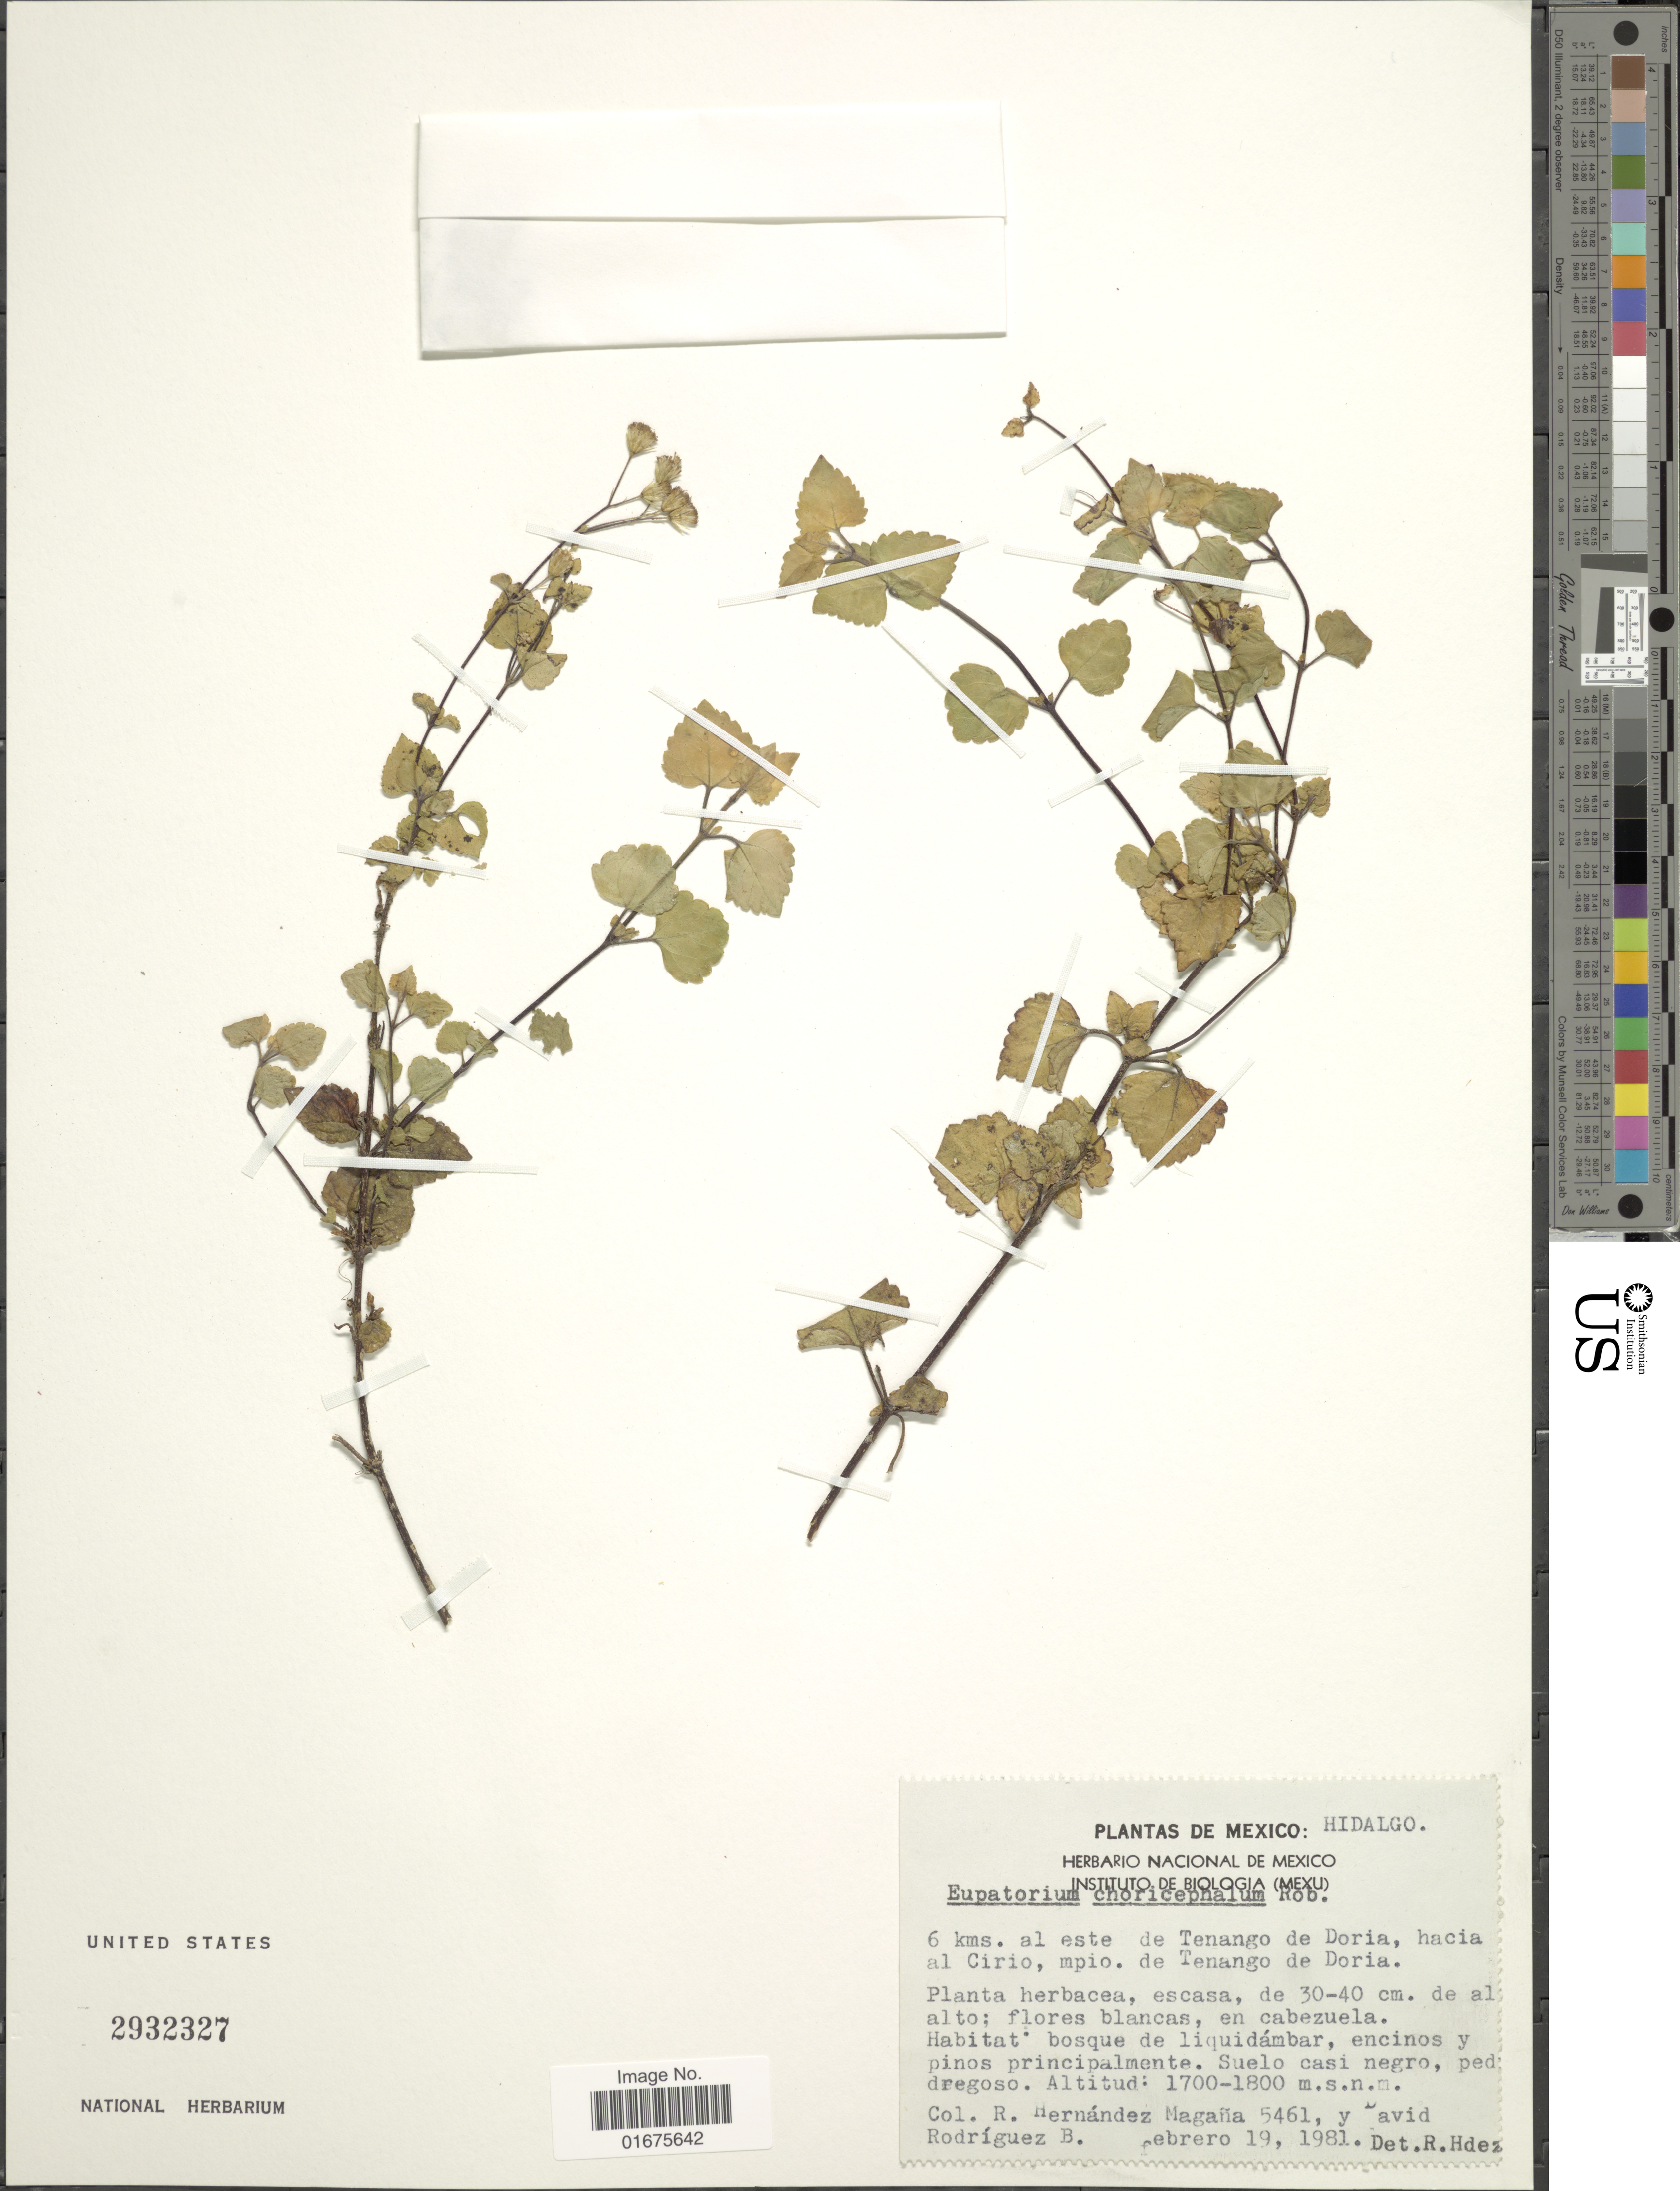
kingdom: Plantae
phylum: Tracheophyta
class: Magnoliopsida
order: Asterales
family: Asteraceae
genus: Ageratina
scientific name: Ageratina choricephala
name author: (B.L. Rob.) R.M. King & H. Rob.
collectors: R. Hernández-M. & D. Rodríguez B.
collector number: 5461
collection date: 1981-02-19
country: Mexico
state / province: Hidalgo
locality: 6 kms. al este de Tenango de Doria, hacia al Cirio, mpio. de Tenango de Doria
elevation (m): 1700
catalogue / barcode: US 2932327